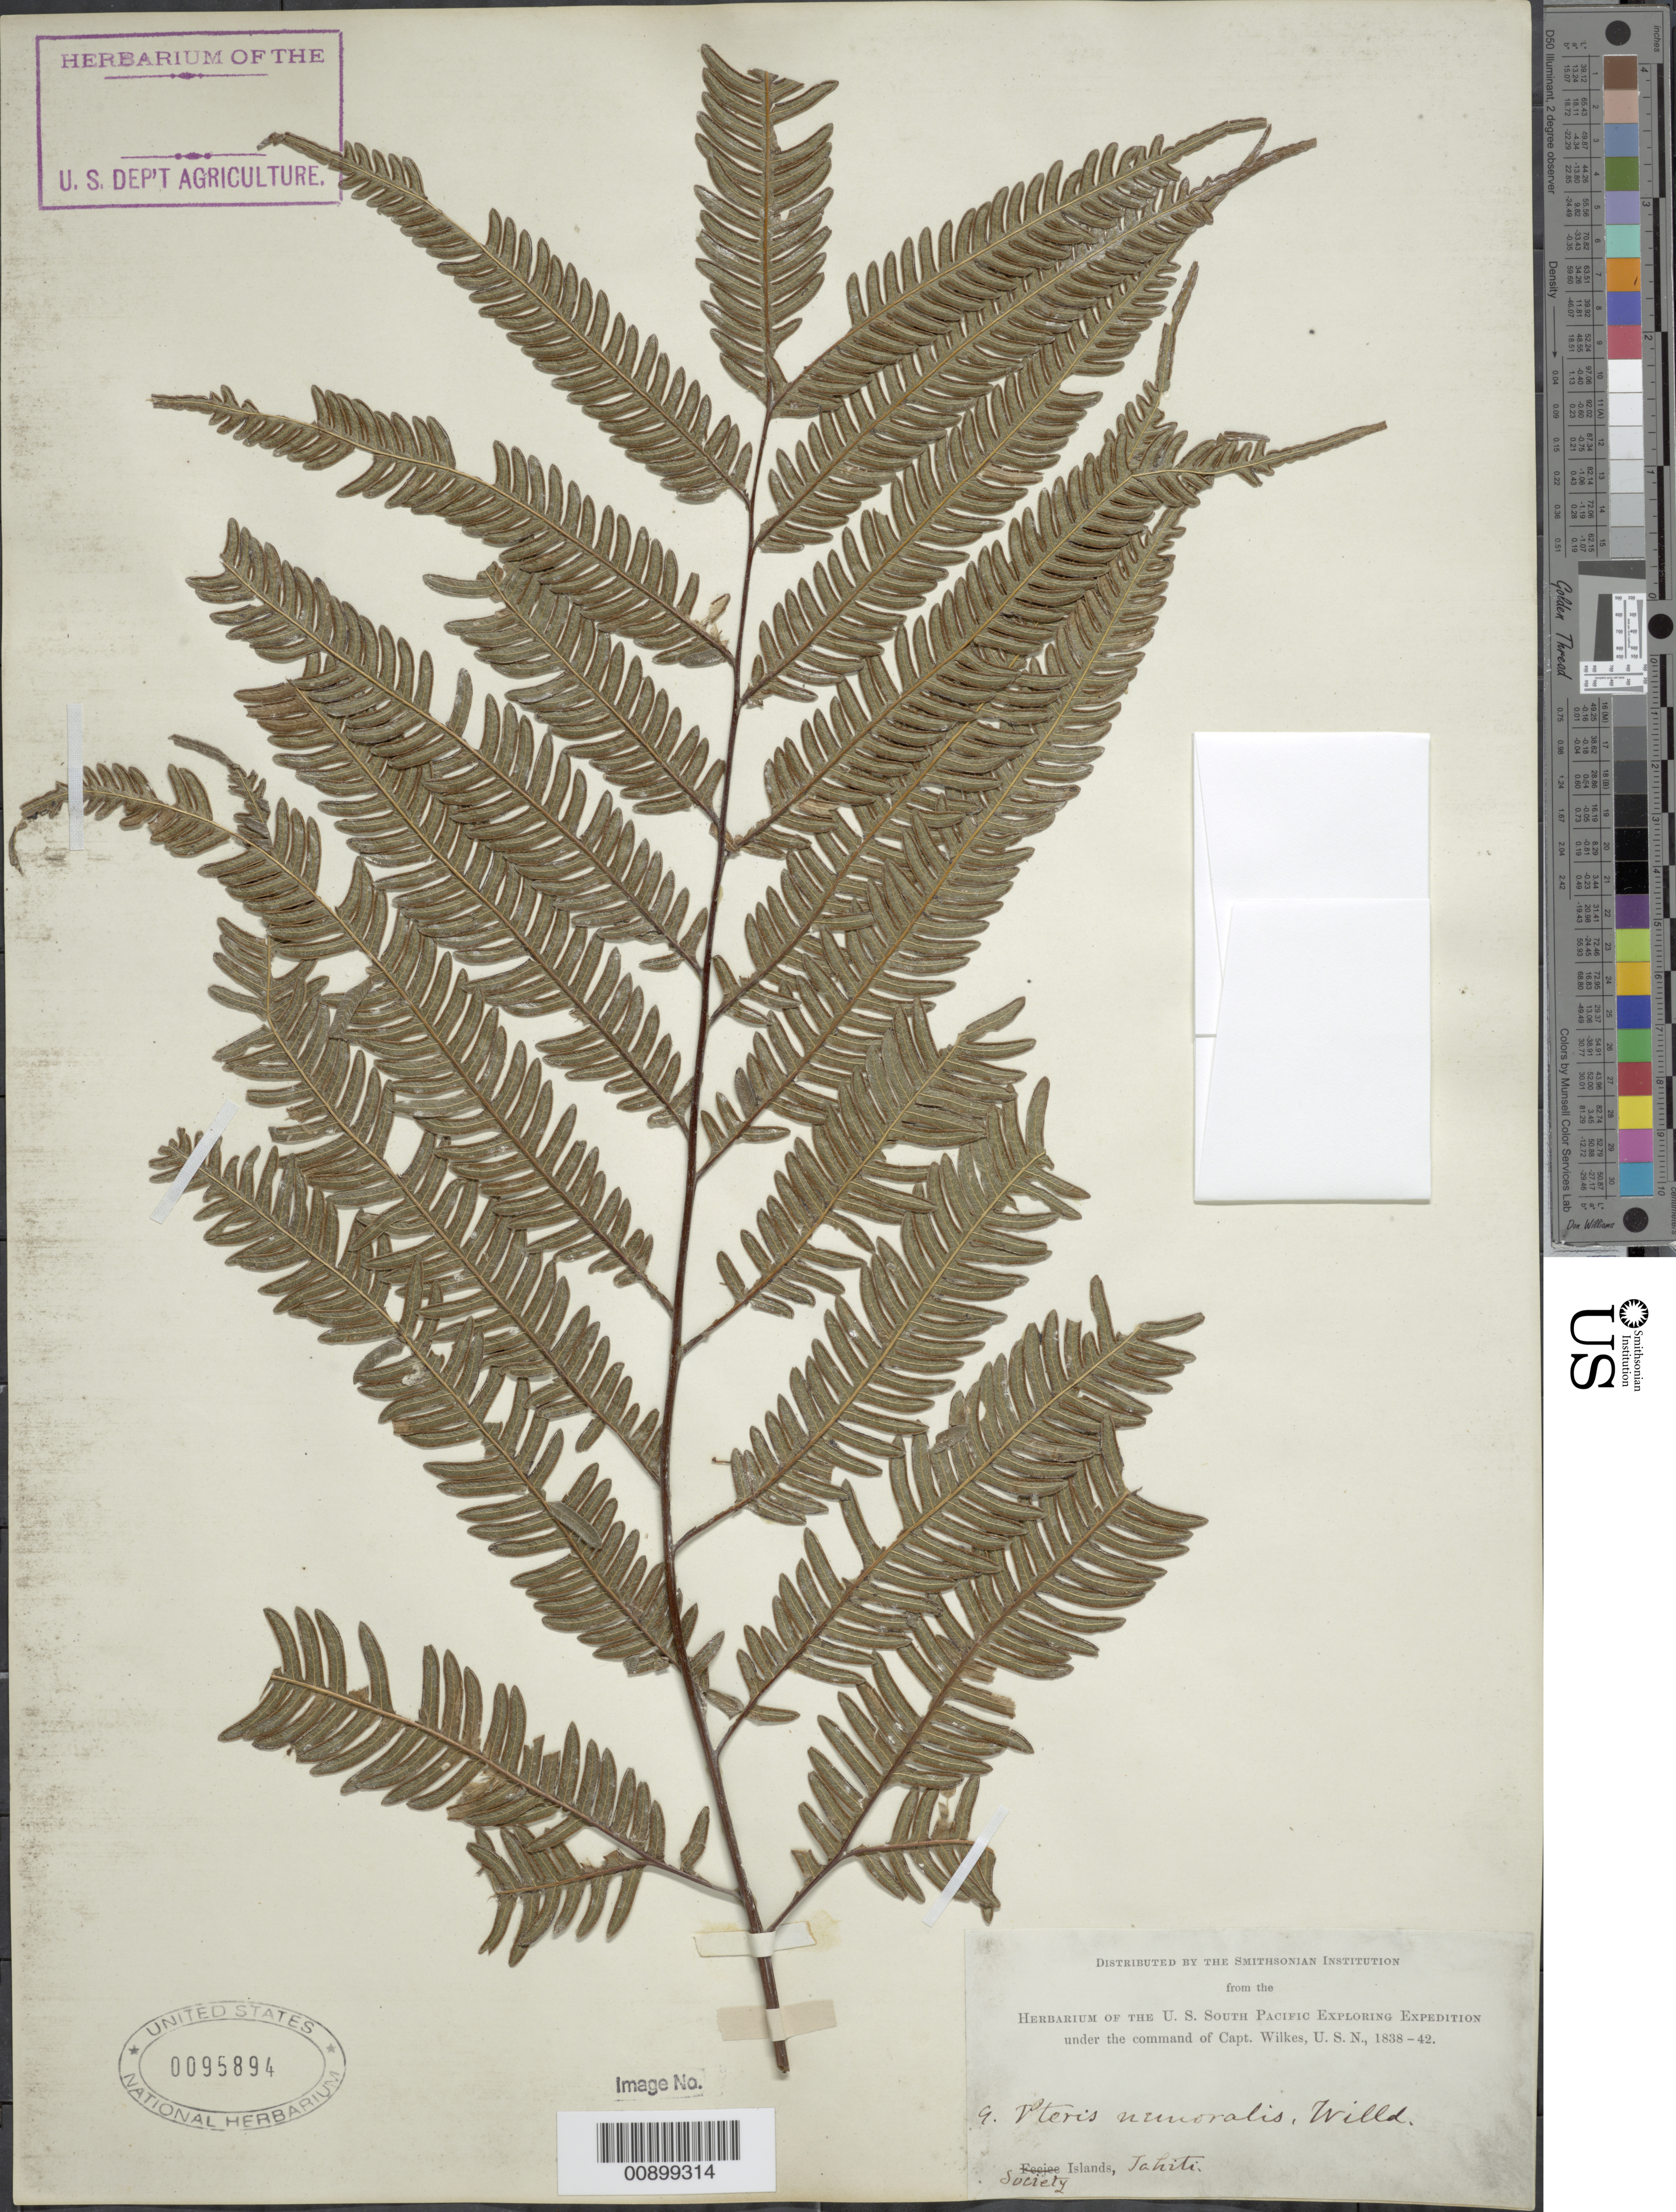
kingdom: Plantae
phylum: Tracheophyta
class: Polypodiopsida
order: Polypodiales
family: Pteridaceae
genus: Pteris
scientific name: Pteris quadriaurita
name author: Retz.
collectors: Wilkes Explor. Exped.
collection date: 1838/1842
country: French Polynesia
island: Tahiti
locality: Society Islands, Tahiti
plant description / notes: This species is not in French Polynesia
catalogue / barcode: US 95894